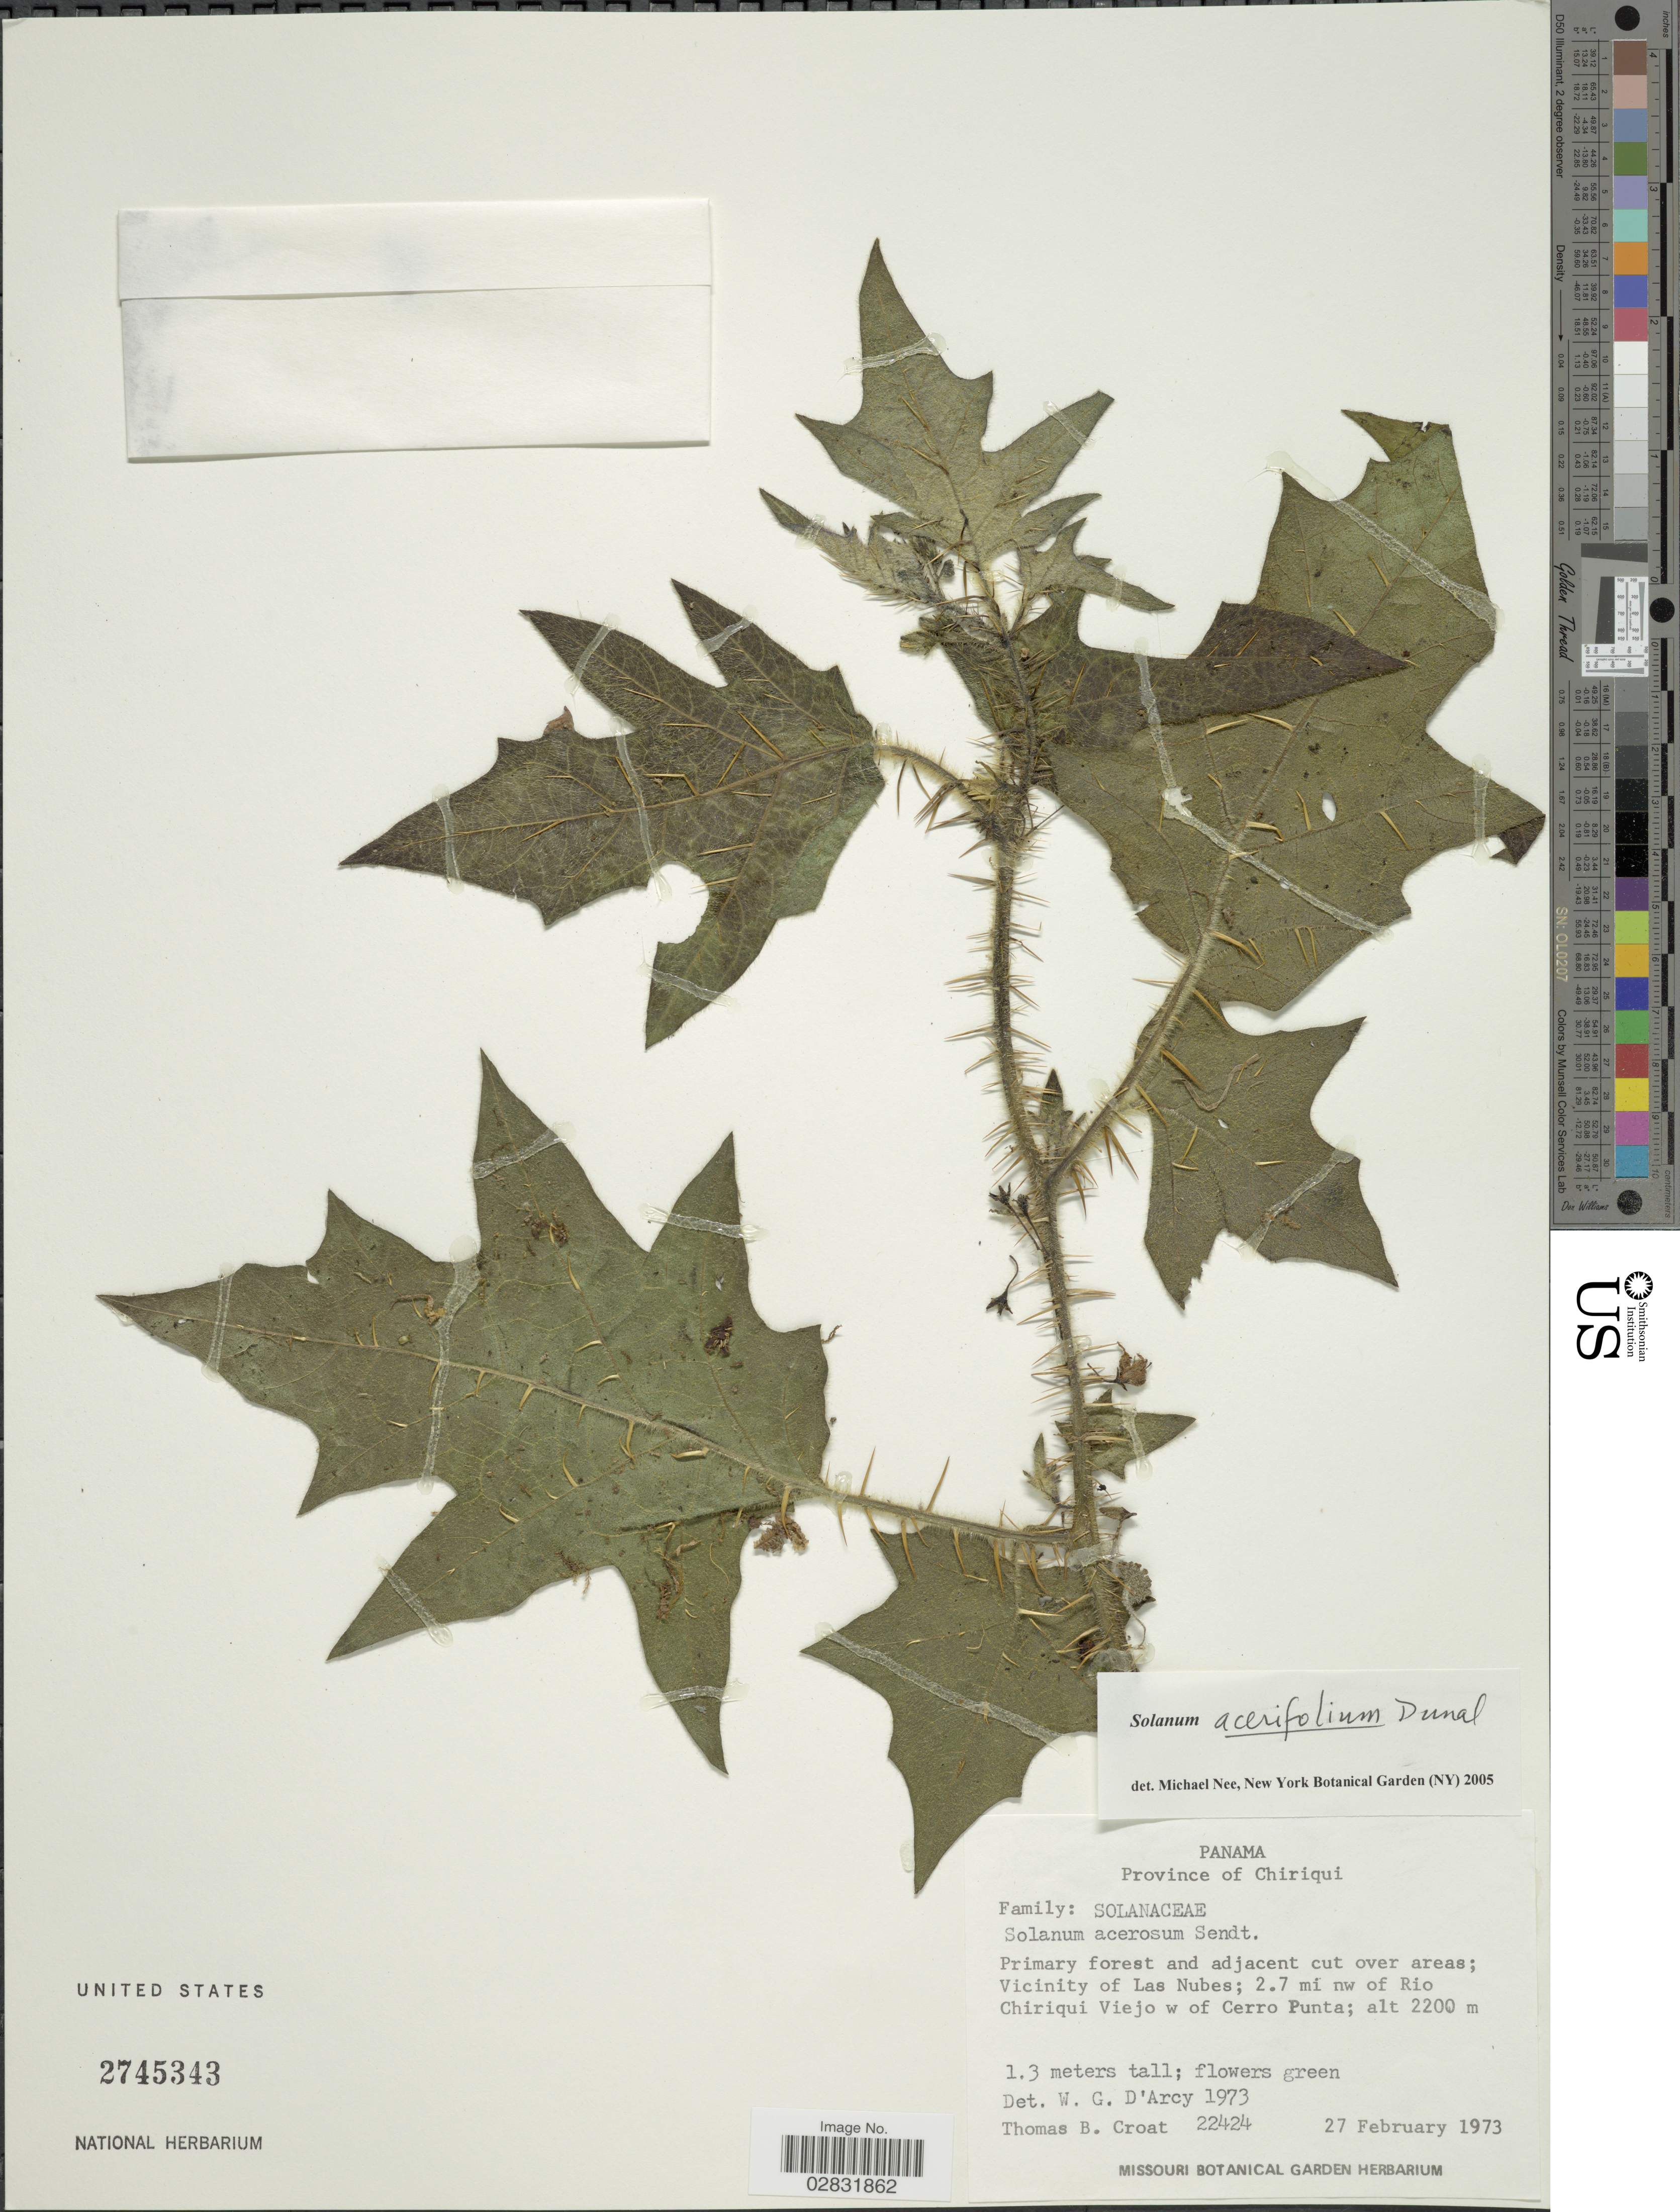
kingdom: Plantae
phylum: Tracheophyta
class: Magnoliopsida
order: Solanales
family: Solanaceae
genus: Solanum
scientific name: Solanum acerifolium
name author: Humb. & Bonpl. ex Dunal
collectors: T. B. Croat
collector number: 22424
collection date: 1973-02-27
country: Panama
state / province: Chiriqui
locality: Vicinity of Las Nubes; 2.7 mi nw of Rio Chiriqui Viejo w of Cerro Punta.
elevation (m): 2200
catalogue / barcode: US 2745343